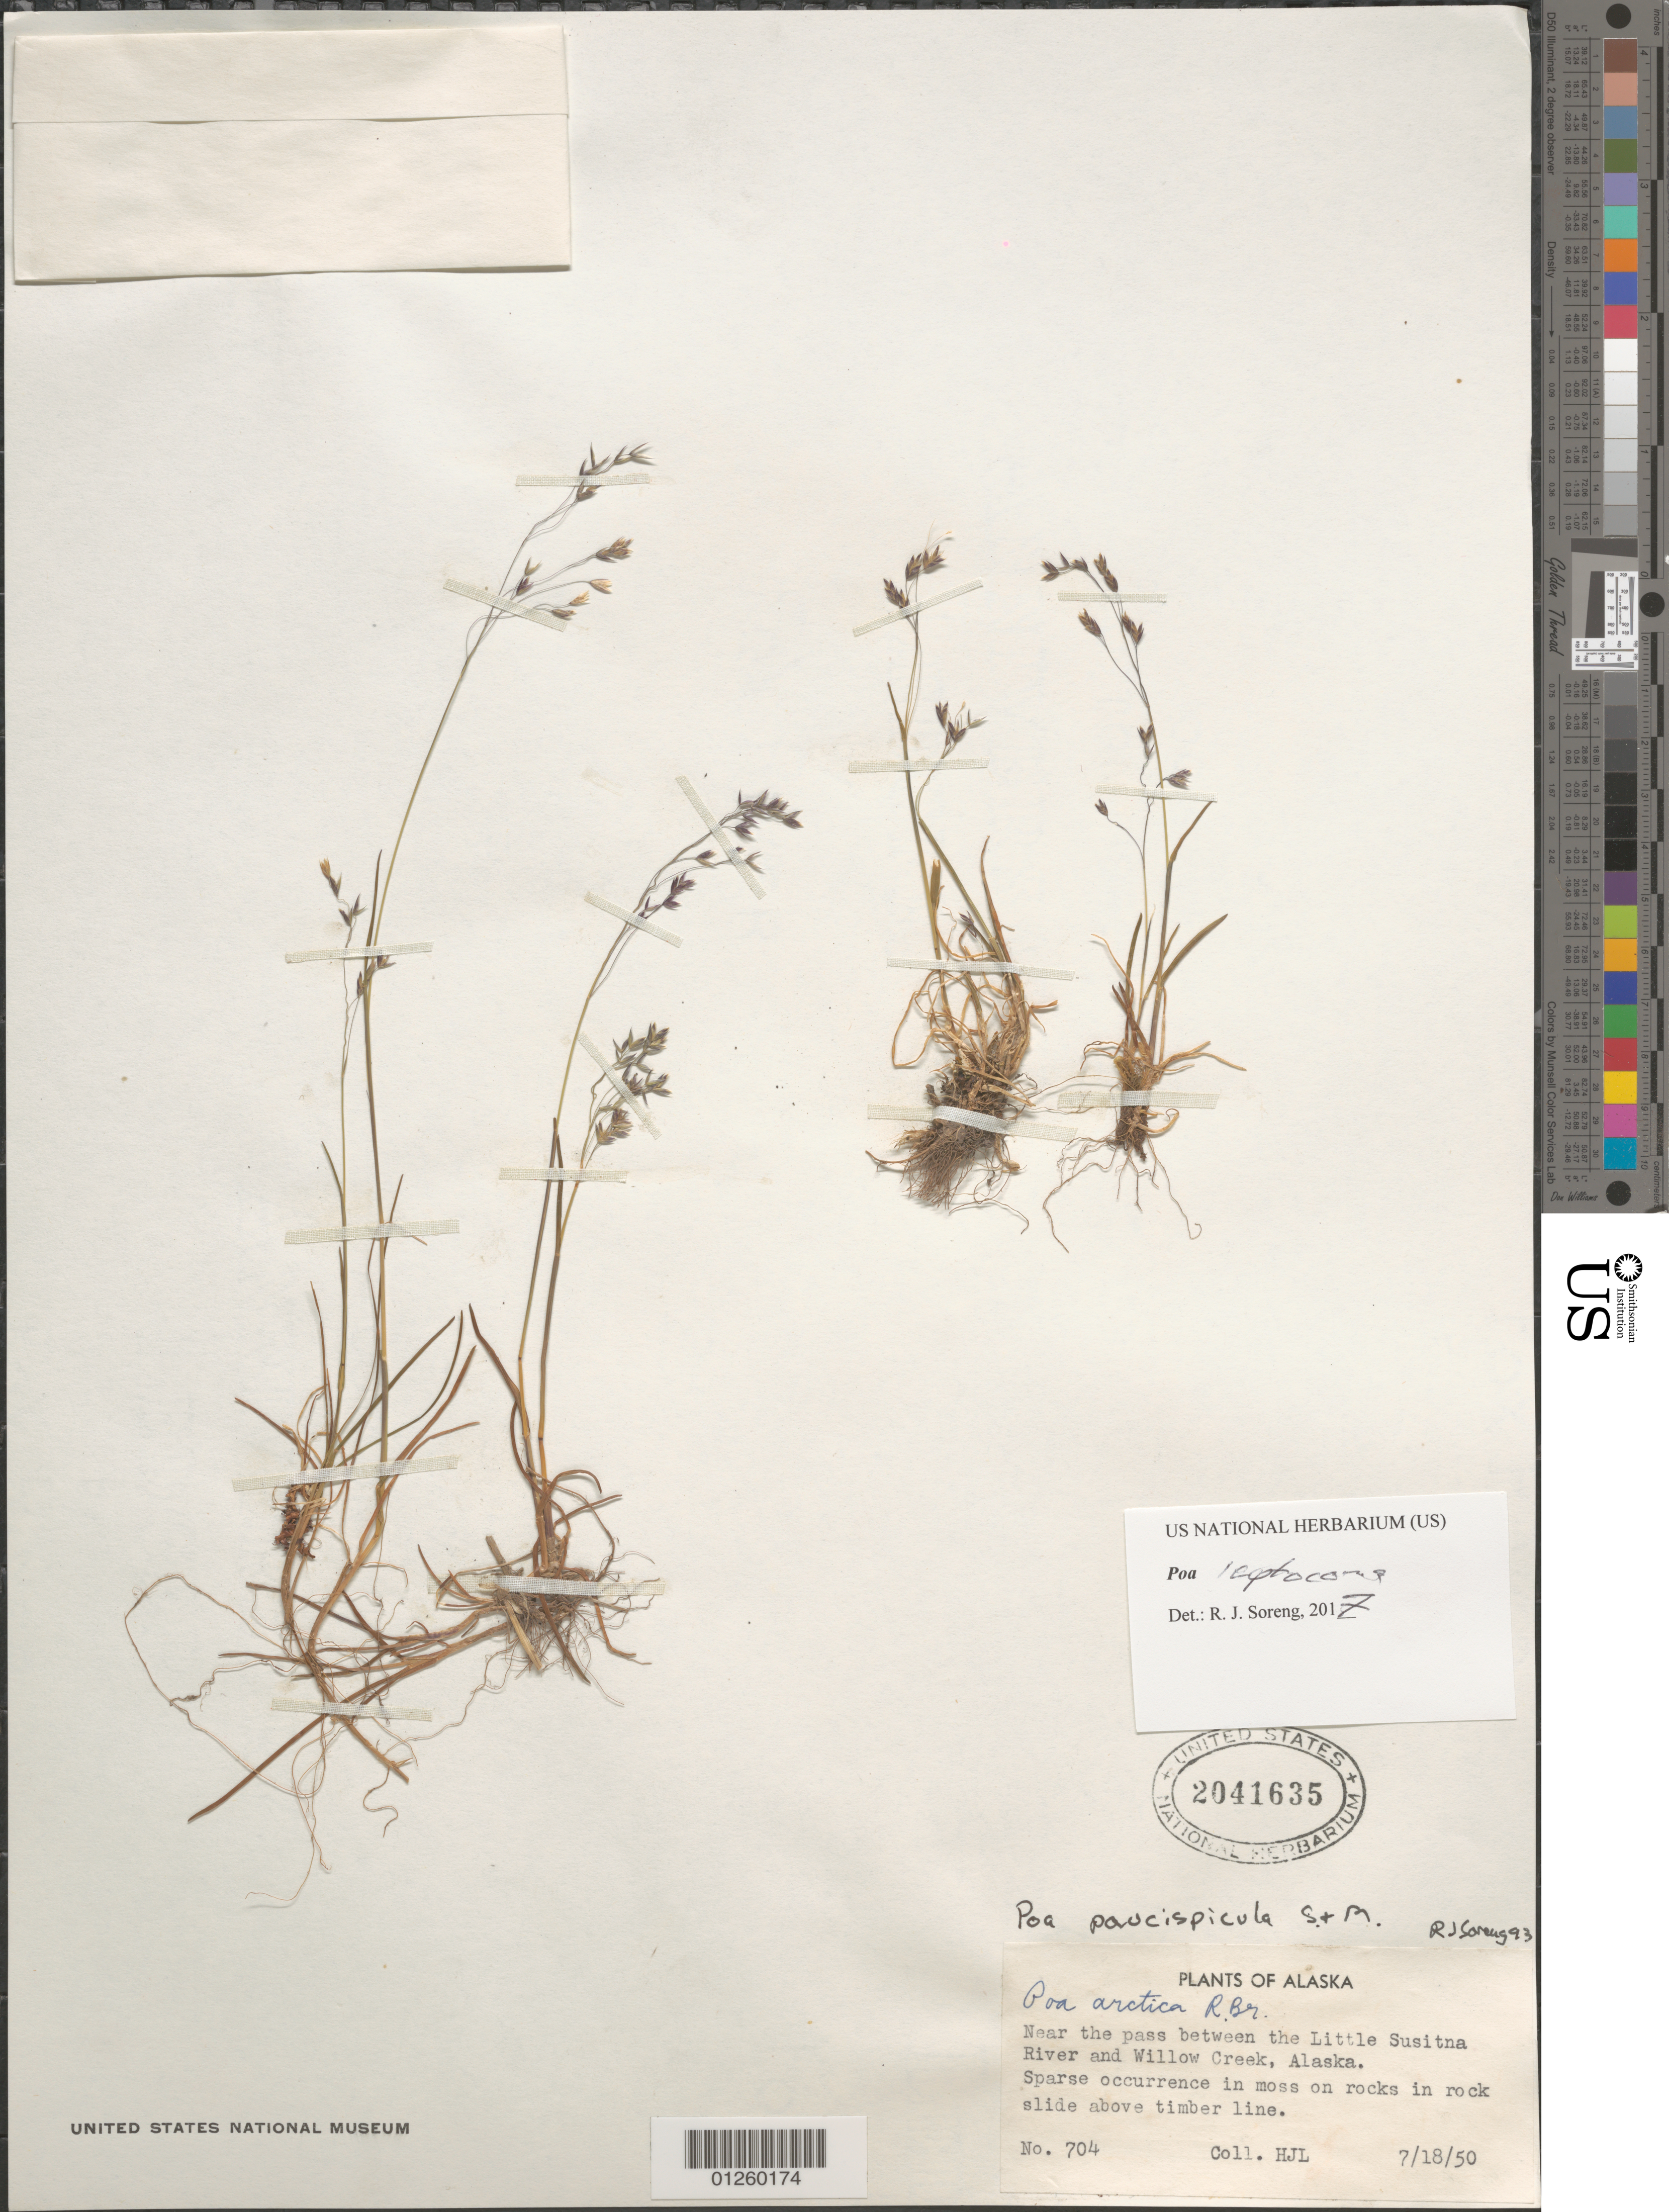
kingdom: Plantae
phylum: Tracheophyta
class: Liliopsida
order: Poales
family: Poaceae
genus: Poa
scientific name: Poa leptocoma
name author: Trin.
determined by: Soreng, Robert J., Research Associate (BOT), Smithsonian Institution - National Museum of Natural History (UNITED STATES)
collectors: H. J. L.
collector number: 704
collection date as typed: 7/18/50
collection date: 1950-07-18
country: United States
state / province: Alaska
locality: Near the pass between the Little Susitna River and Willow Creek, alaska.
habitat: Sparse occurrence in moss on rocks in rock slide above timber line.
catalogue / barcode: US 2041635